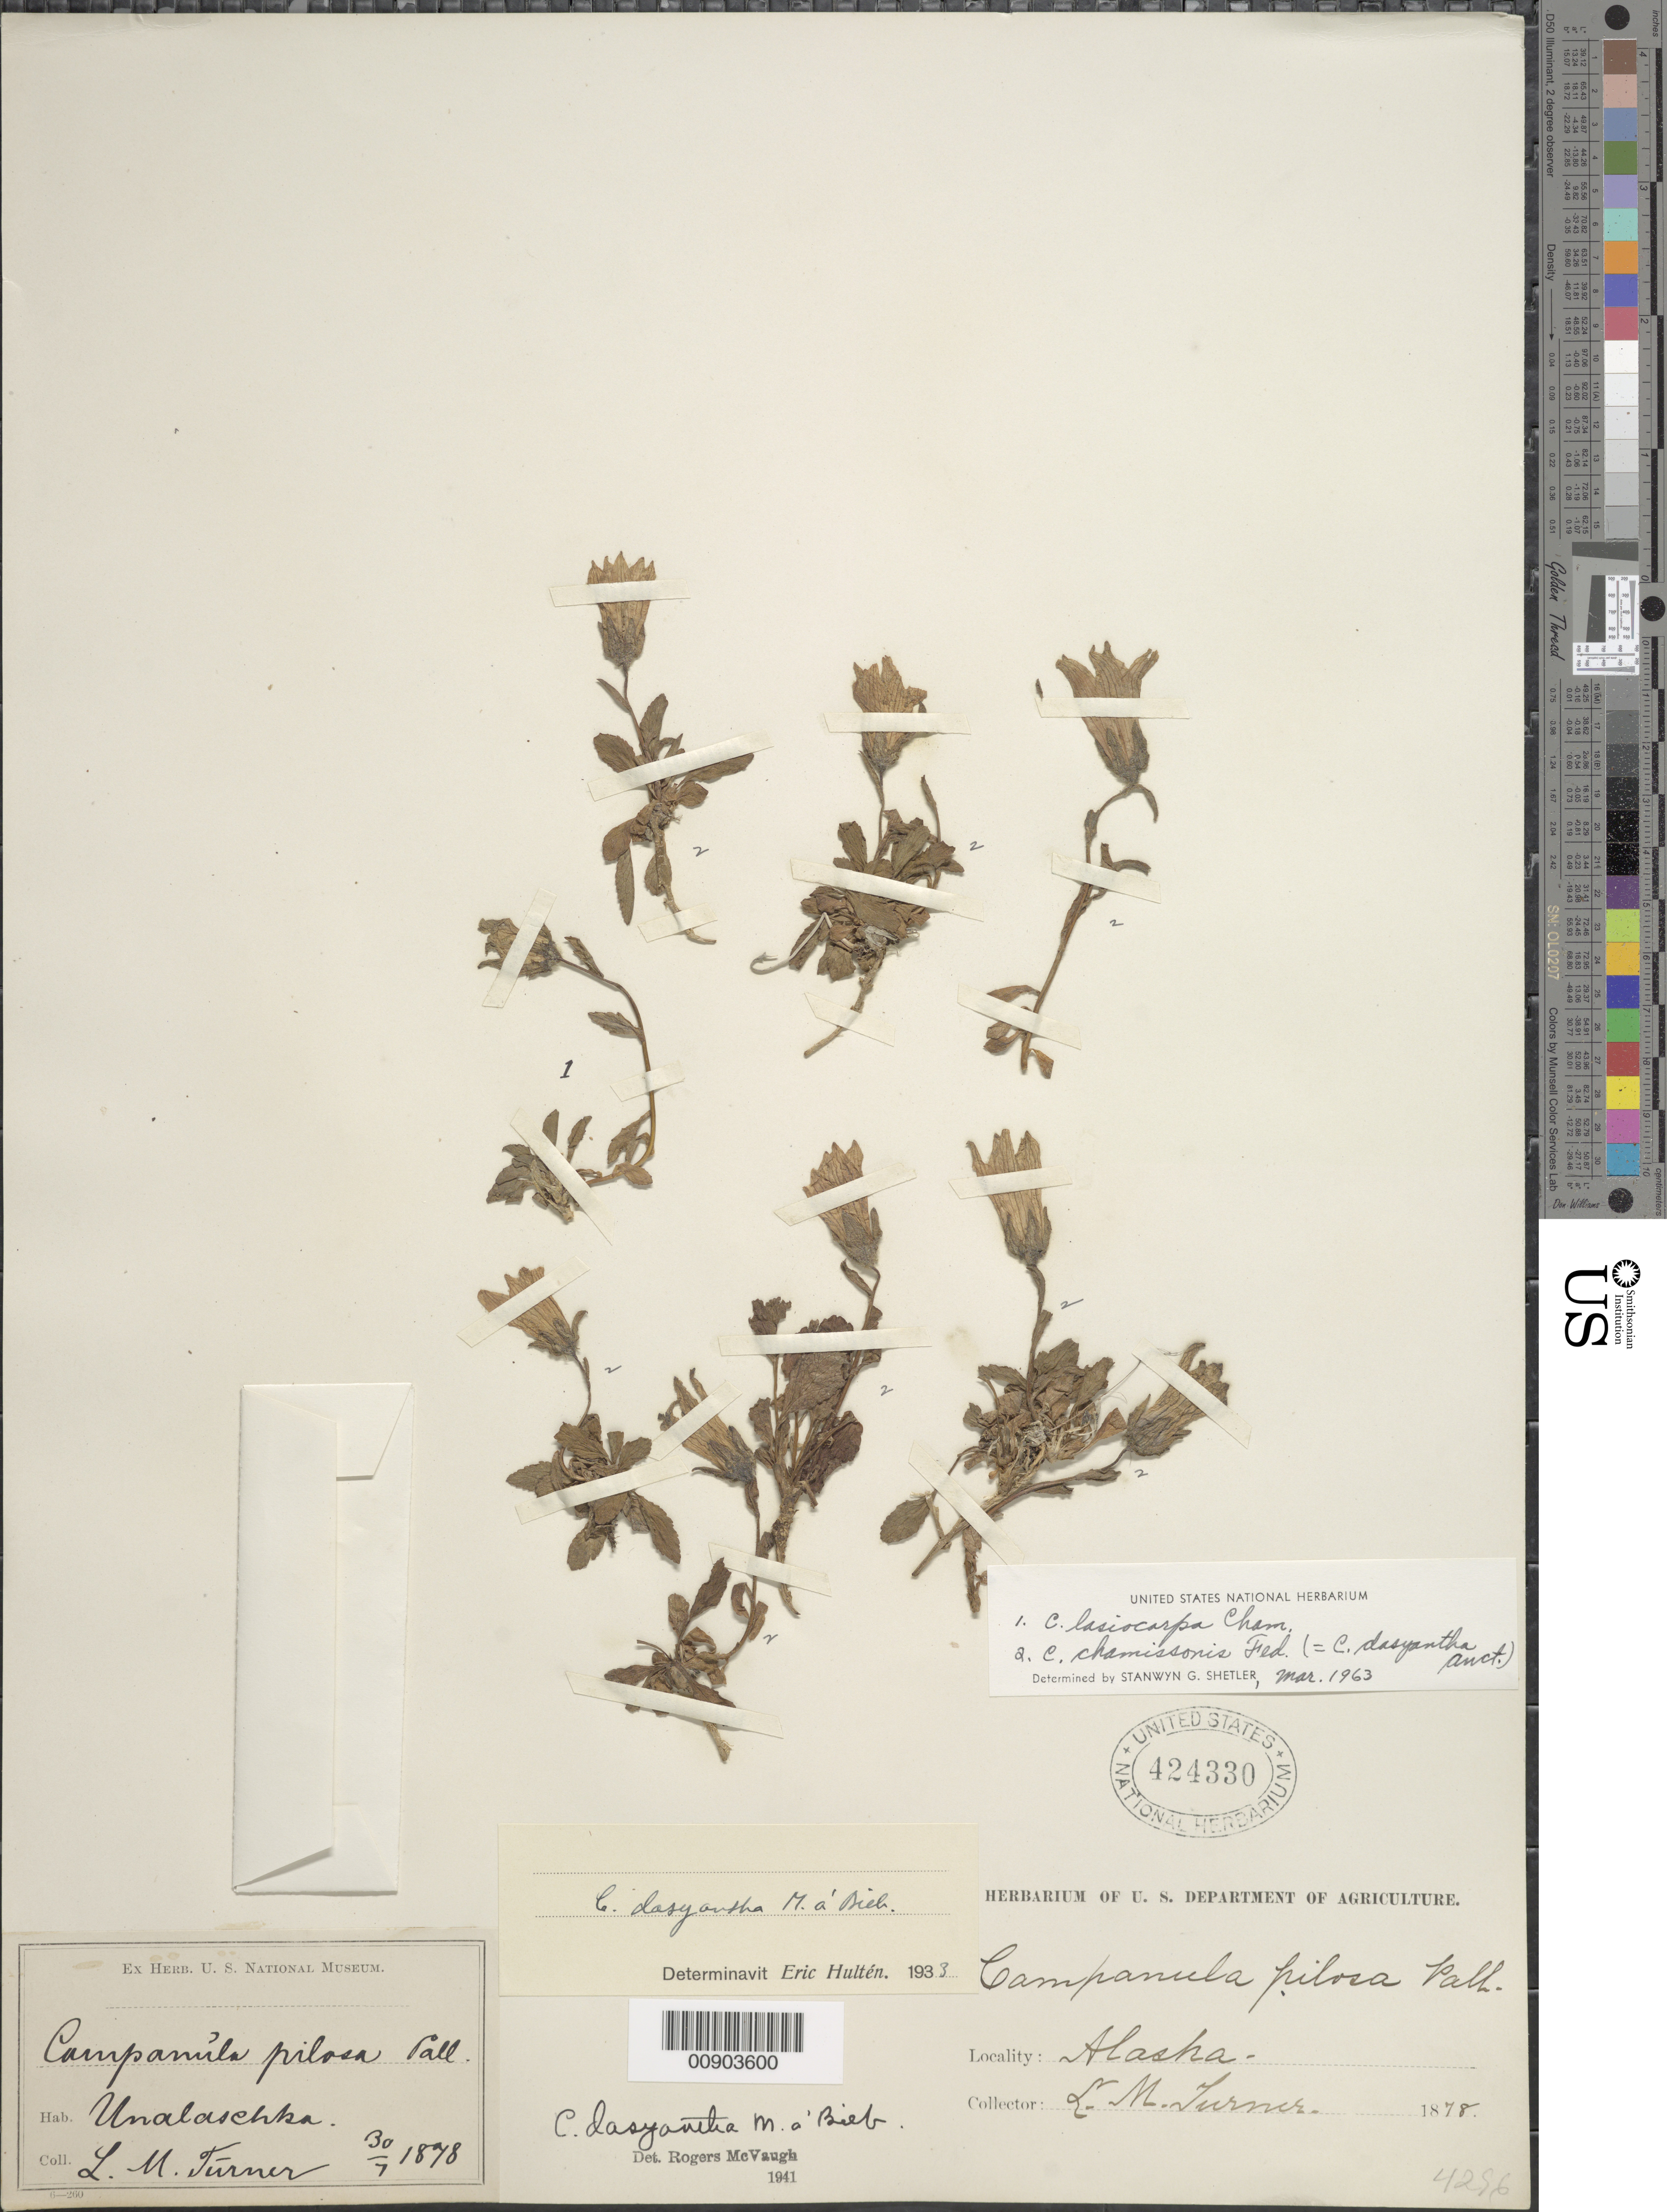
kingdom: Plantae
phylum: Tracheophyta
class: Magnoliopsida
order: Asterales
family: Campanulaceae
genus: Campanula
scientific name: Campanula chamissonis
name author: Fedorov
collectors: L. M. Turner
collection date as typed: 30/7 1878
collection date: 1878-07-30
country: United States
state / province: Alaska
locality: Unalaschka.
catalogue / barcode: US 424330